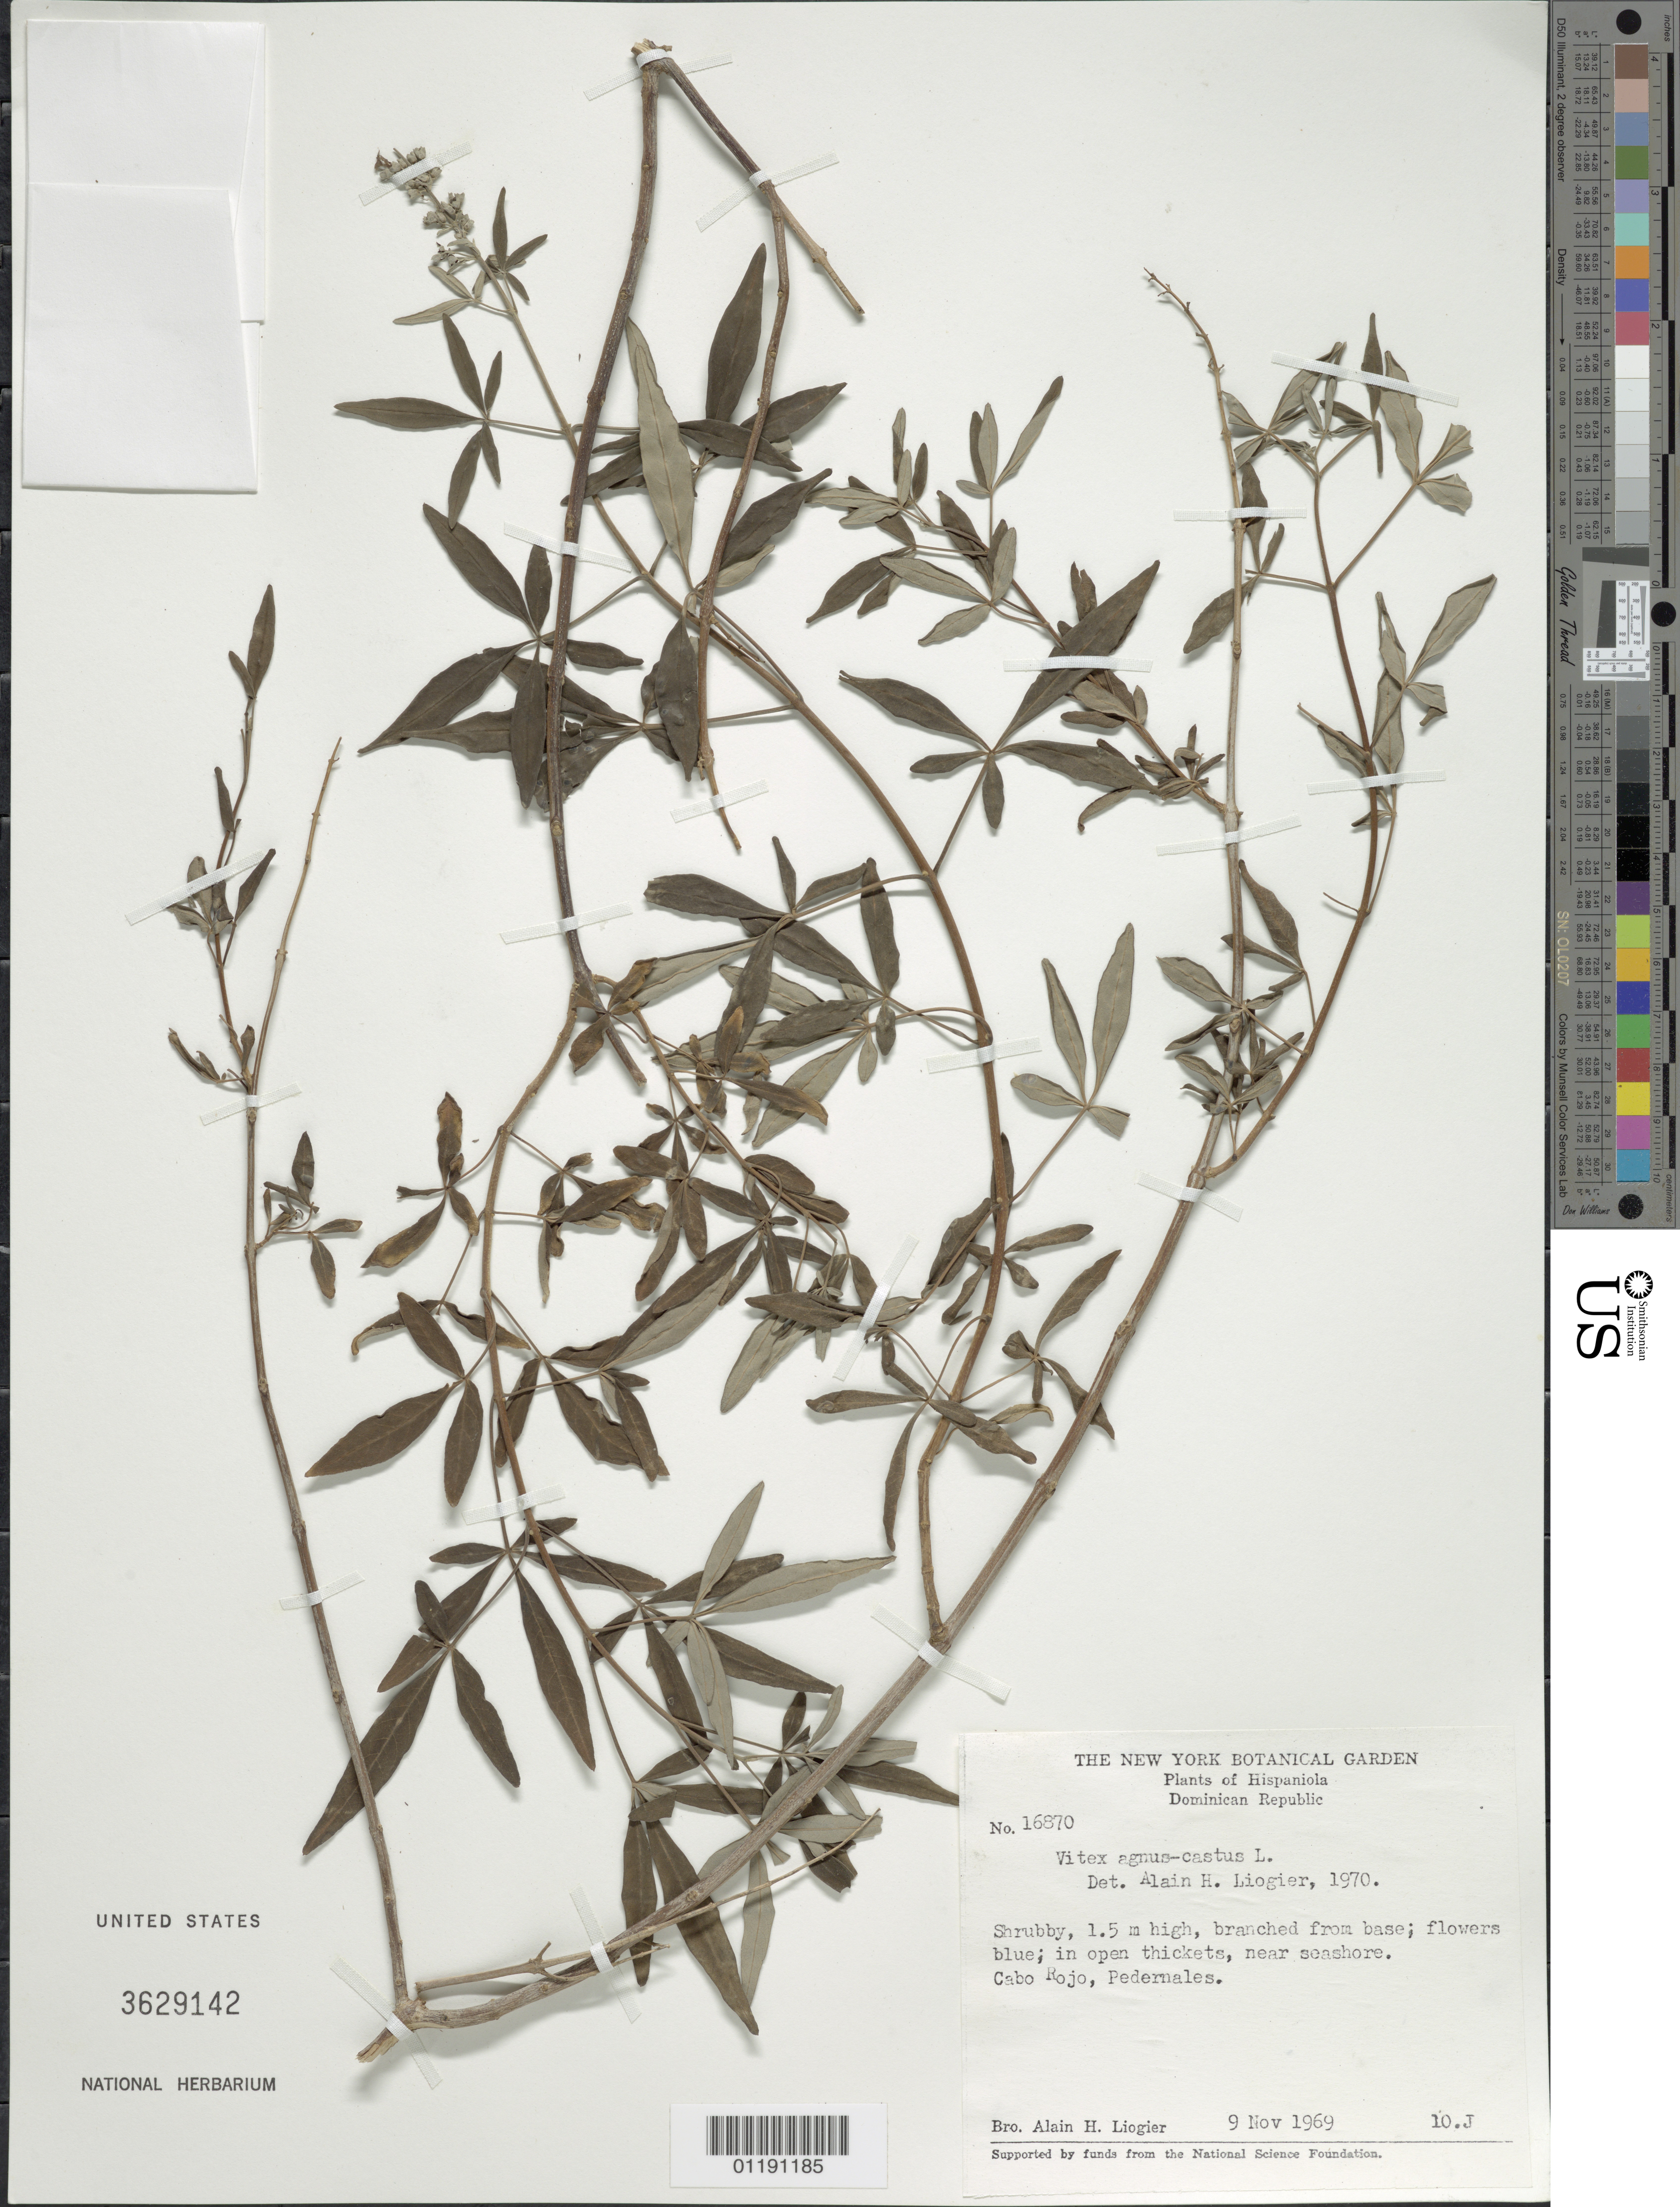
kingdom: Plantae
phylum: Tracheophyta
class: Magnoliopsida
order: Lamiales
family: Lamiaceae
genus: Vitex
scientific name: Vitex agnus-castus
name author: L.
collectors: A. H. Liogier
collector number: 16870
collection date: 1969-11-09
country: Dominican Republic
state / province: Pedernales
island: Hispaniola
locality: Cabo Rojo.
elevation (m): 0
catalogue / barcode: US 3629142